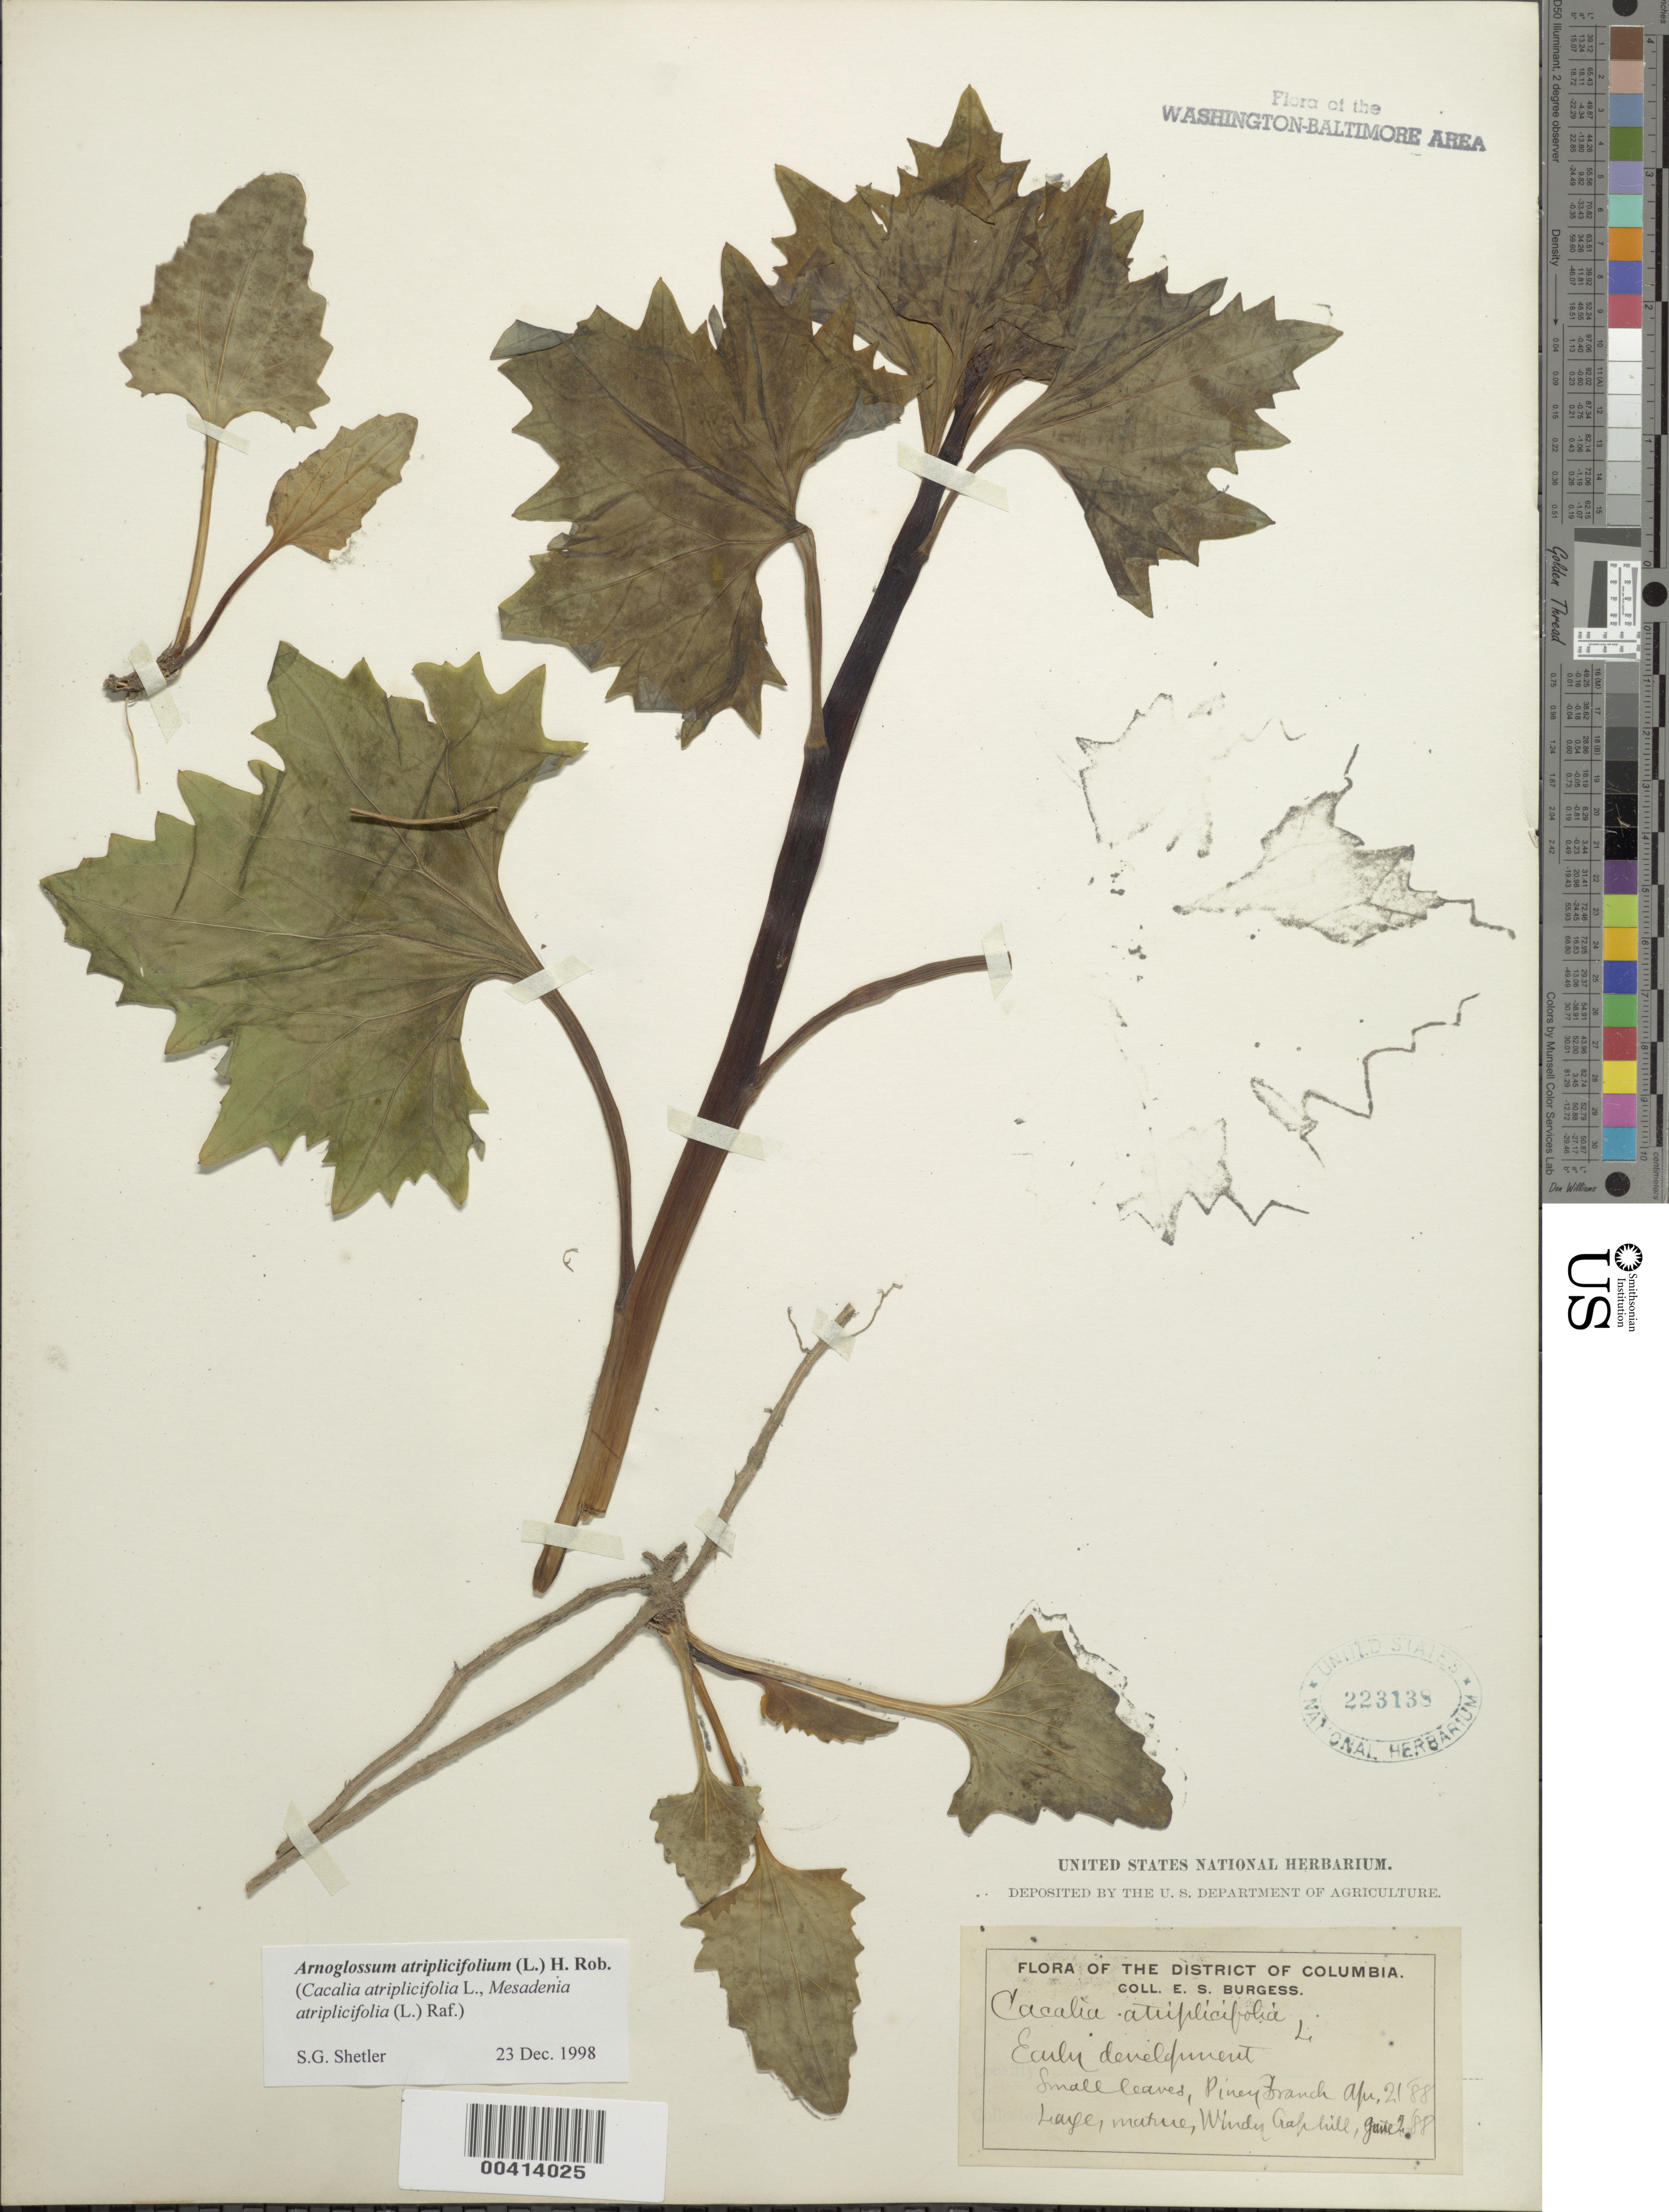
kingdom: Plantae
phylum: Tracheophyta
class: Magnoliopsida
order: Asterales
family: Asteraceae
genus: Arnoglossum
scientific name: Arnoglossum atriplicifolium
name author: (L.) H. Rob.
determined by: Shetler, Stanwyn G., (US), NMNH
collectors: E. Burgess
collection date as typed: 21 Apr 1888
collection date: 1888-04-21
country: United States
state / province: District of Columbia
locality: Piney Branch Rock Creek Park & vicinity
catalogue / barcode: US 223138